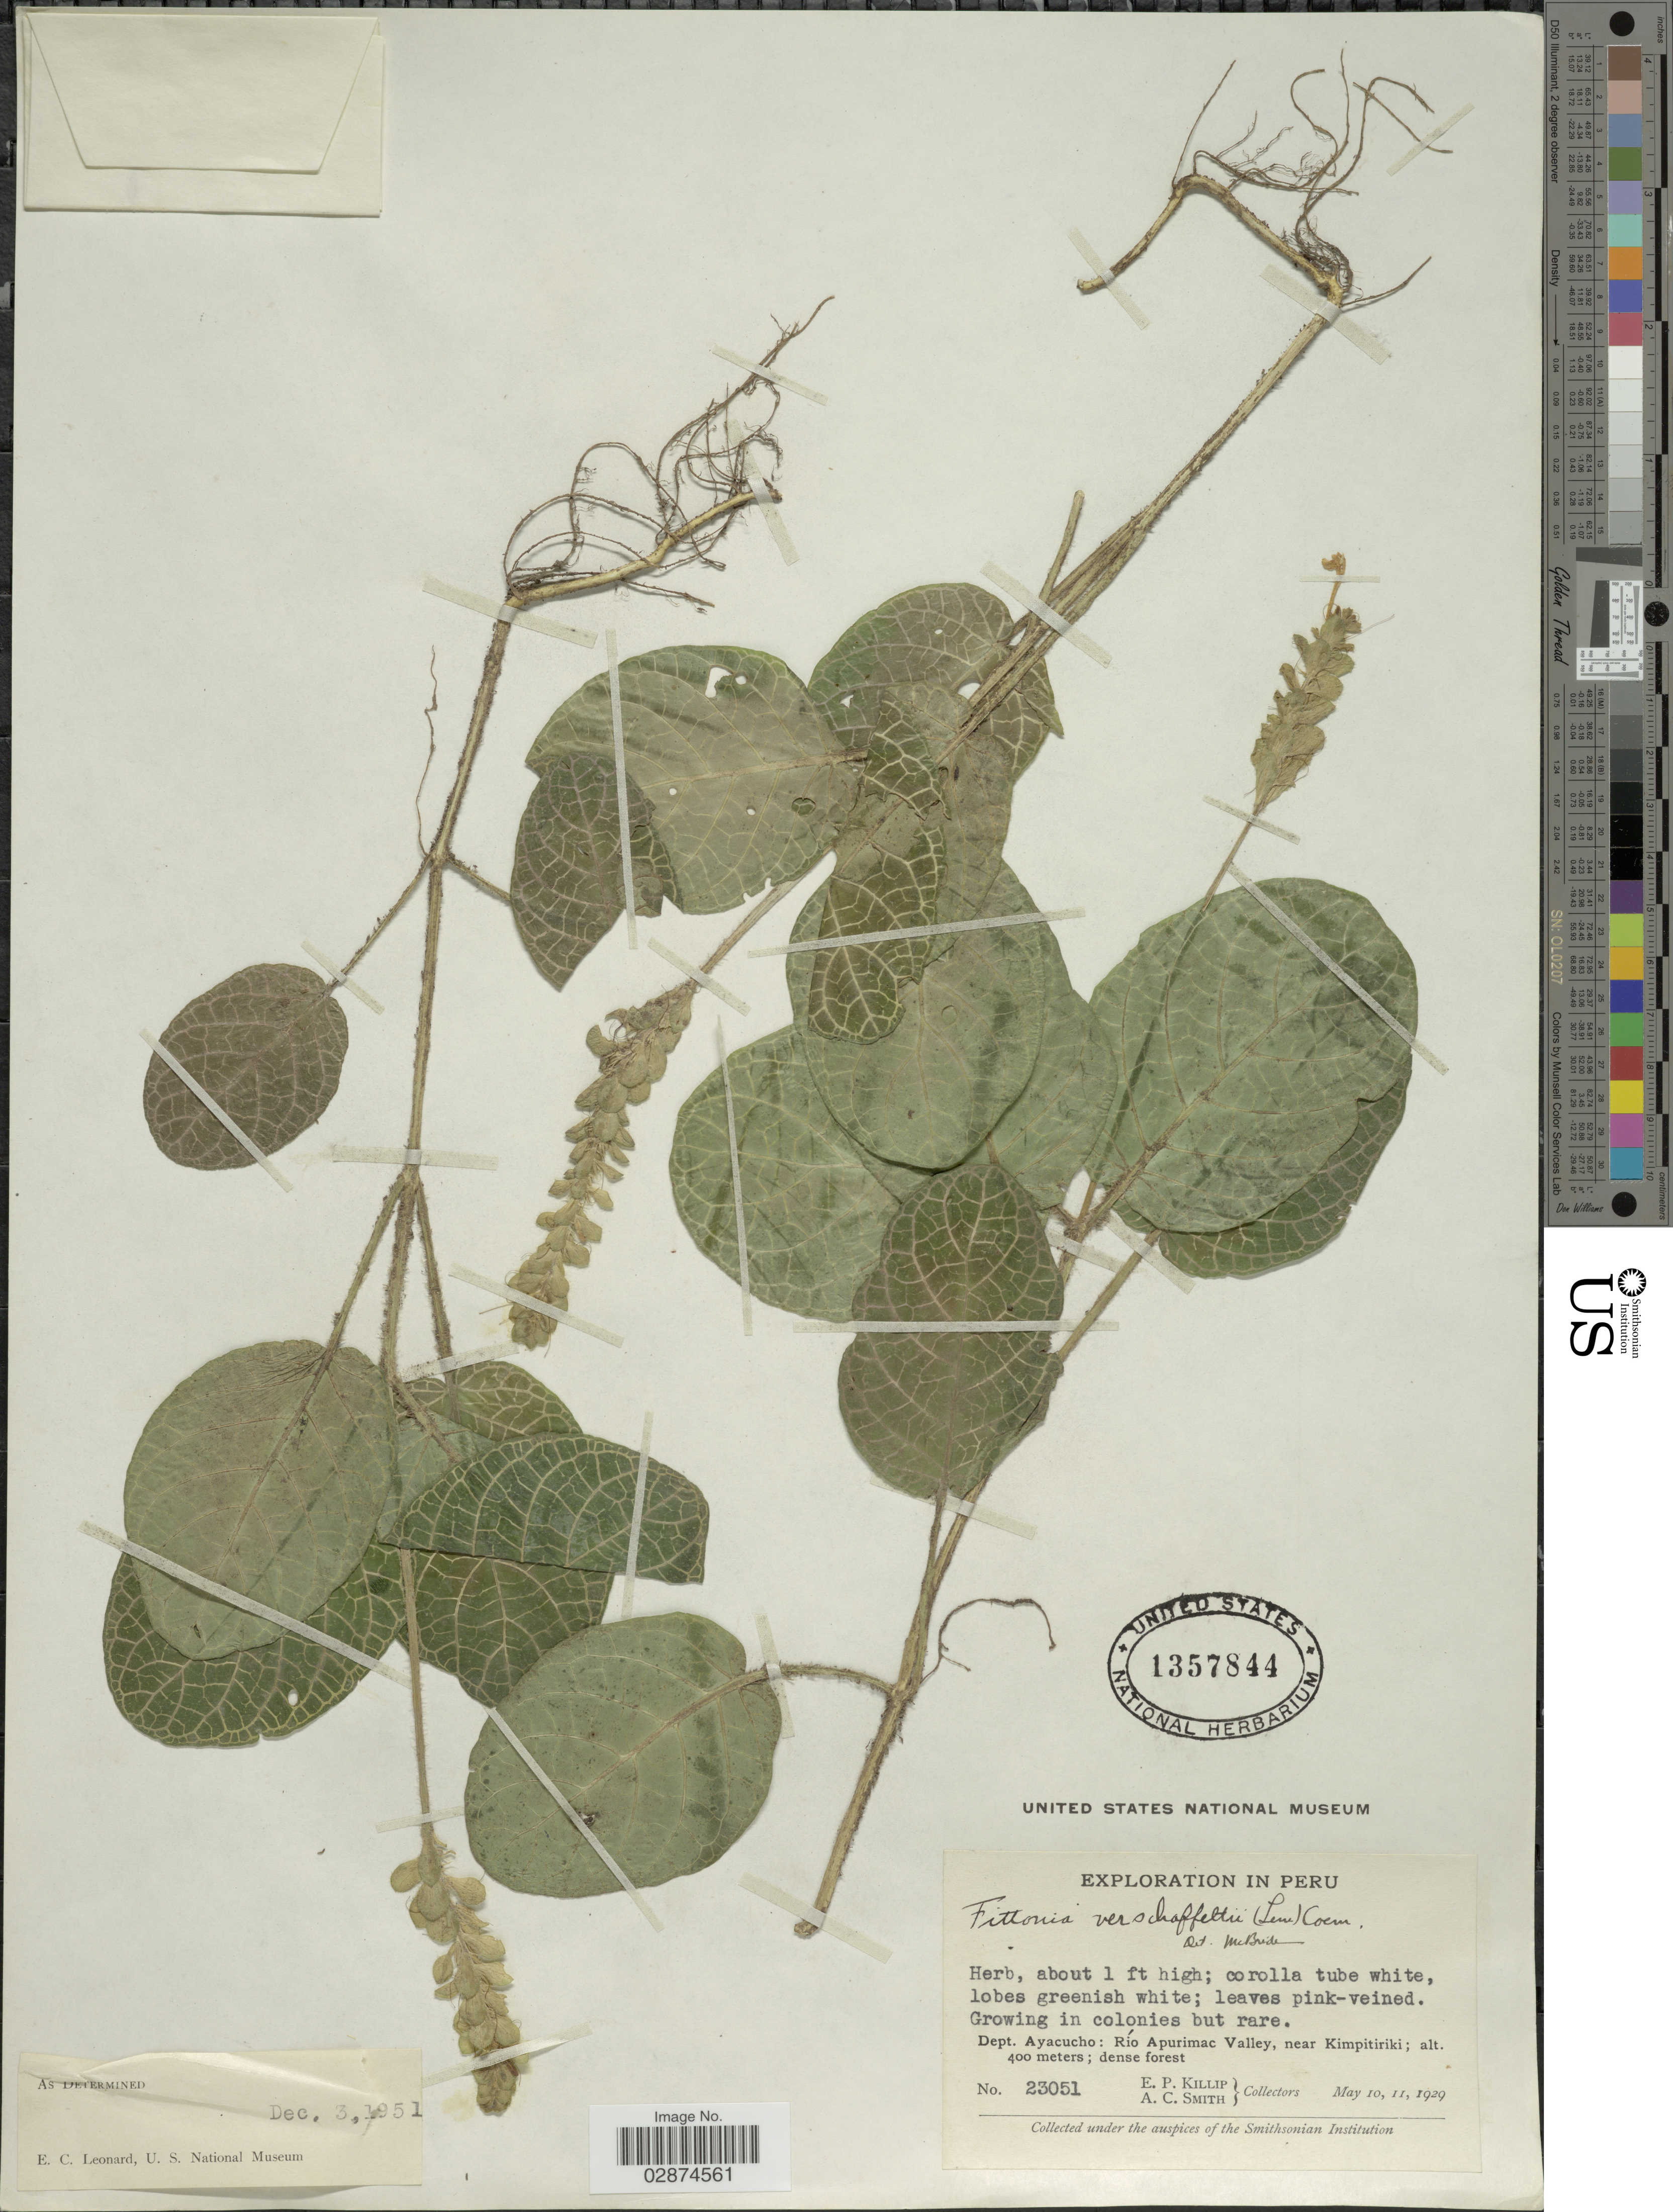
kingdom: Plantae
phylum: Tracheophyta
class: Magnoliopsida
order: Lamiales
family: Acanthaceae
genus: Fittonia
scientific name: Fittonia albivenis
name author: (Lindl. ex Veitch) Brummitt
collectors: E. P. Killip & A. C. Smith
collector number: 23501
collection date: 1929-05-10/1929-05-11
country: Peru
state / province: Ayacucho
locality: Río Apurimac Valley, near Kimpitiriki.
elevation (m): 400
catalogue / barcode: US 1357844